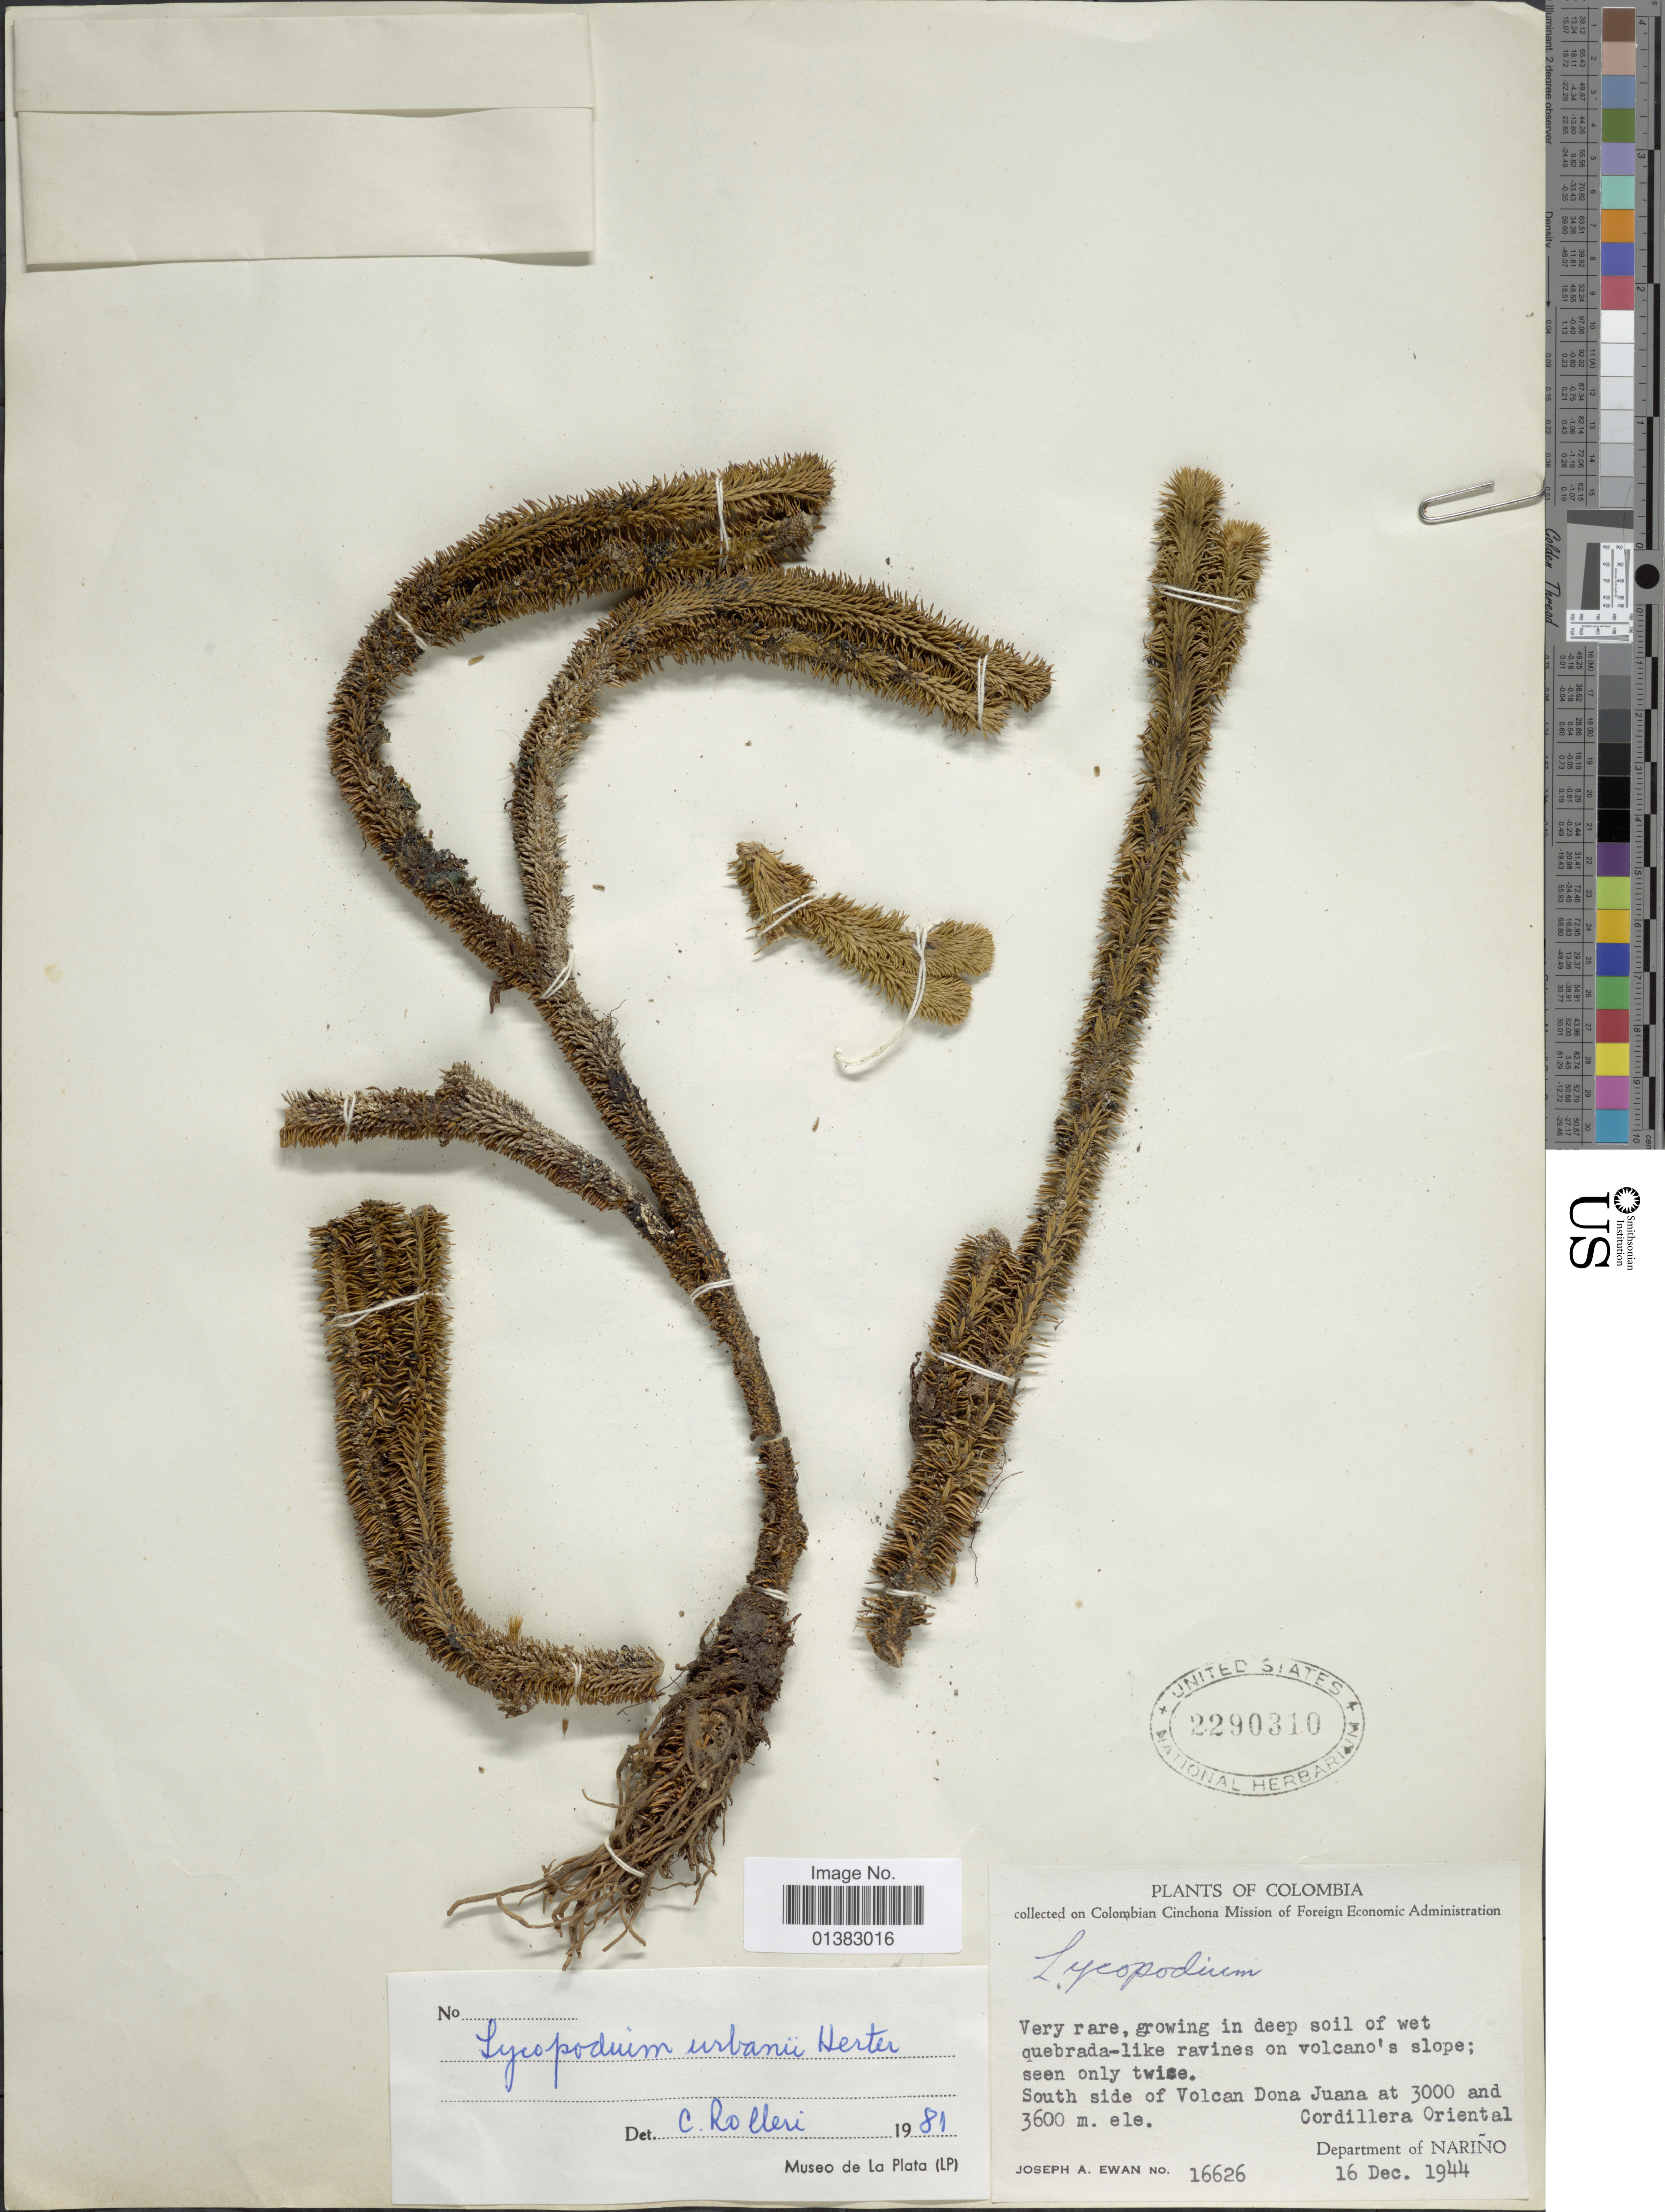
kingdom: Plantae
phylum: Tracheophyta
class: Lycopodiopsida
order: Lycopodiales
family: Lycopodiaceae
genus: Phlegmariurus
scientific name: Phlegmariurus urbanii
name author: (Herter) B. Øllg.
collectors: J. A. Ewan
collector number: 16626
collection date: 1944-12-16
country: Colombia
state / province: Nariño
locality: South side of Volcan Dona Juana, Cordillera Oriental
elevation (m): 3000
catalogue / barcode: US 2290310